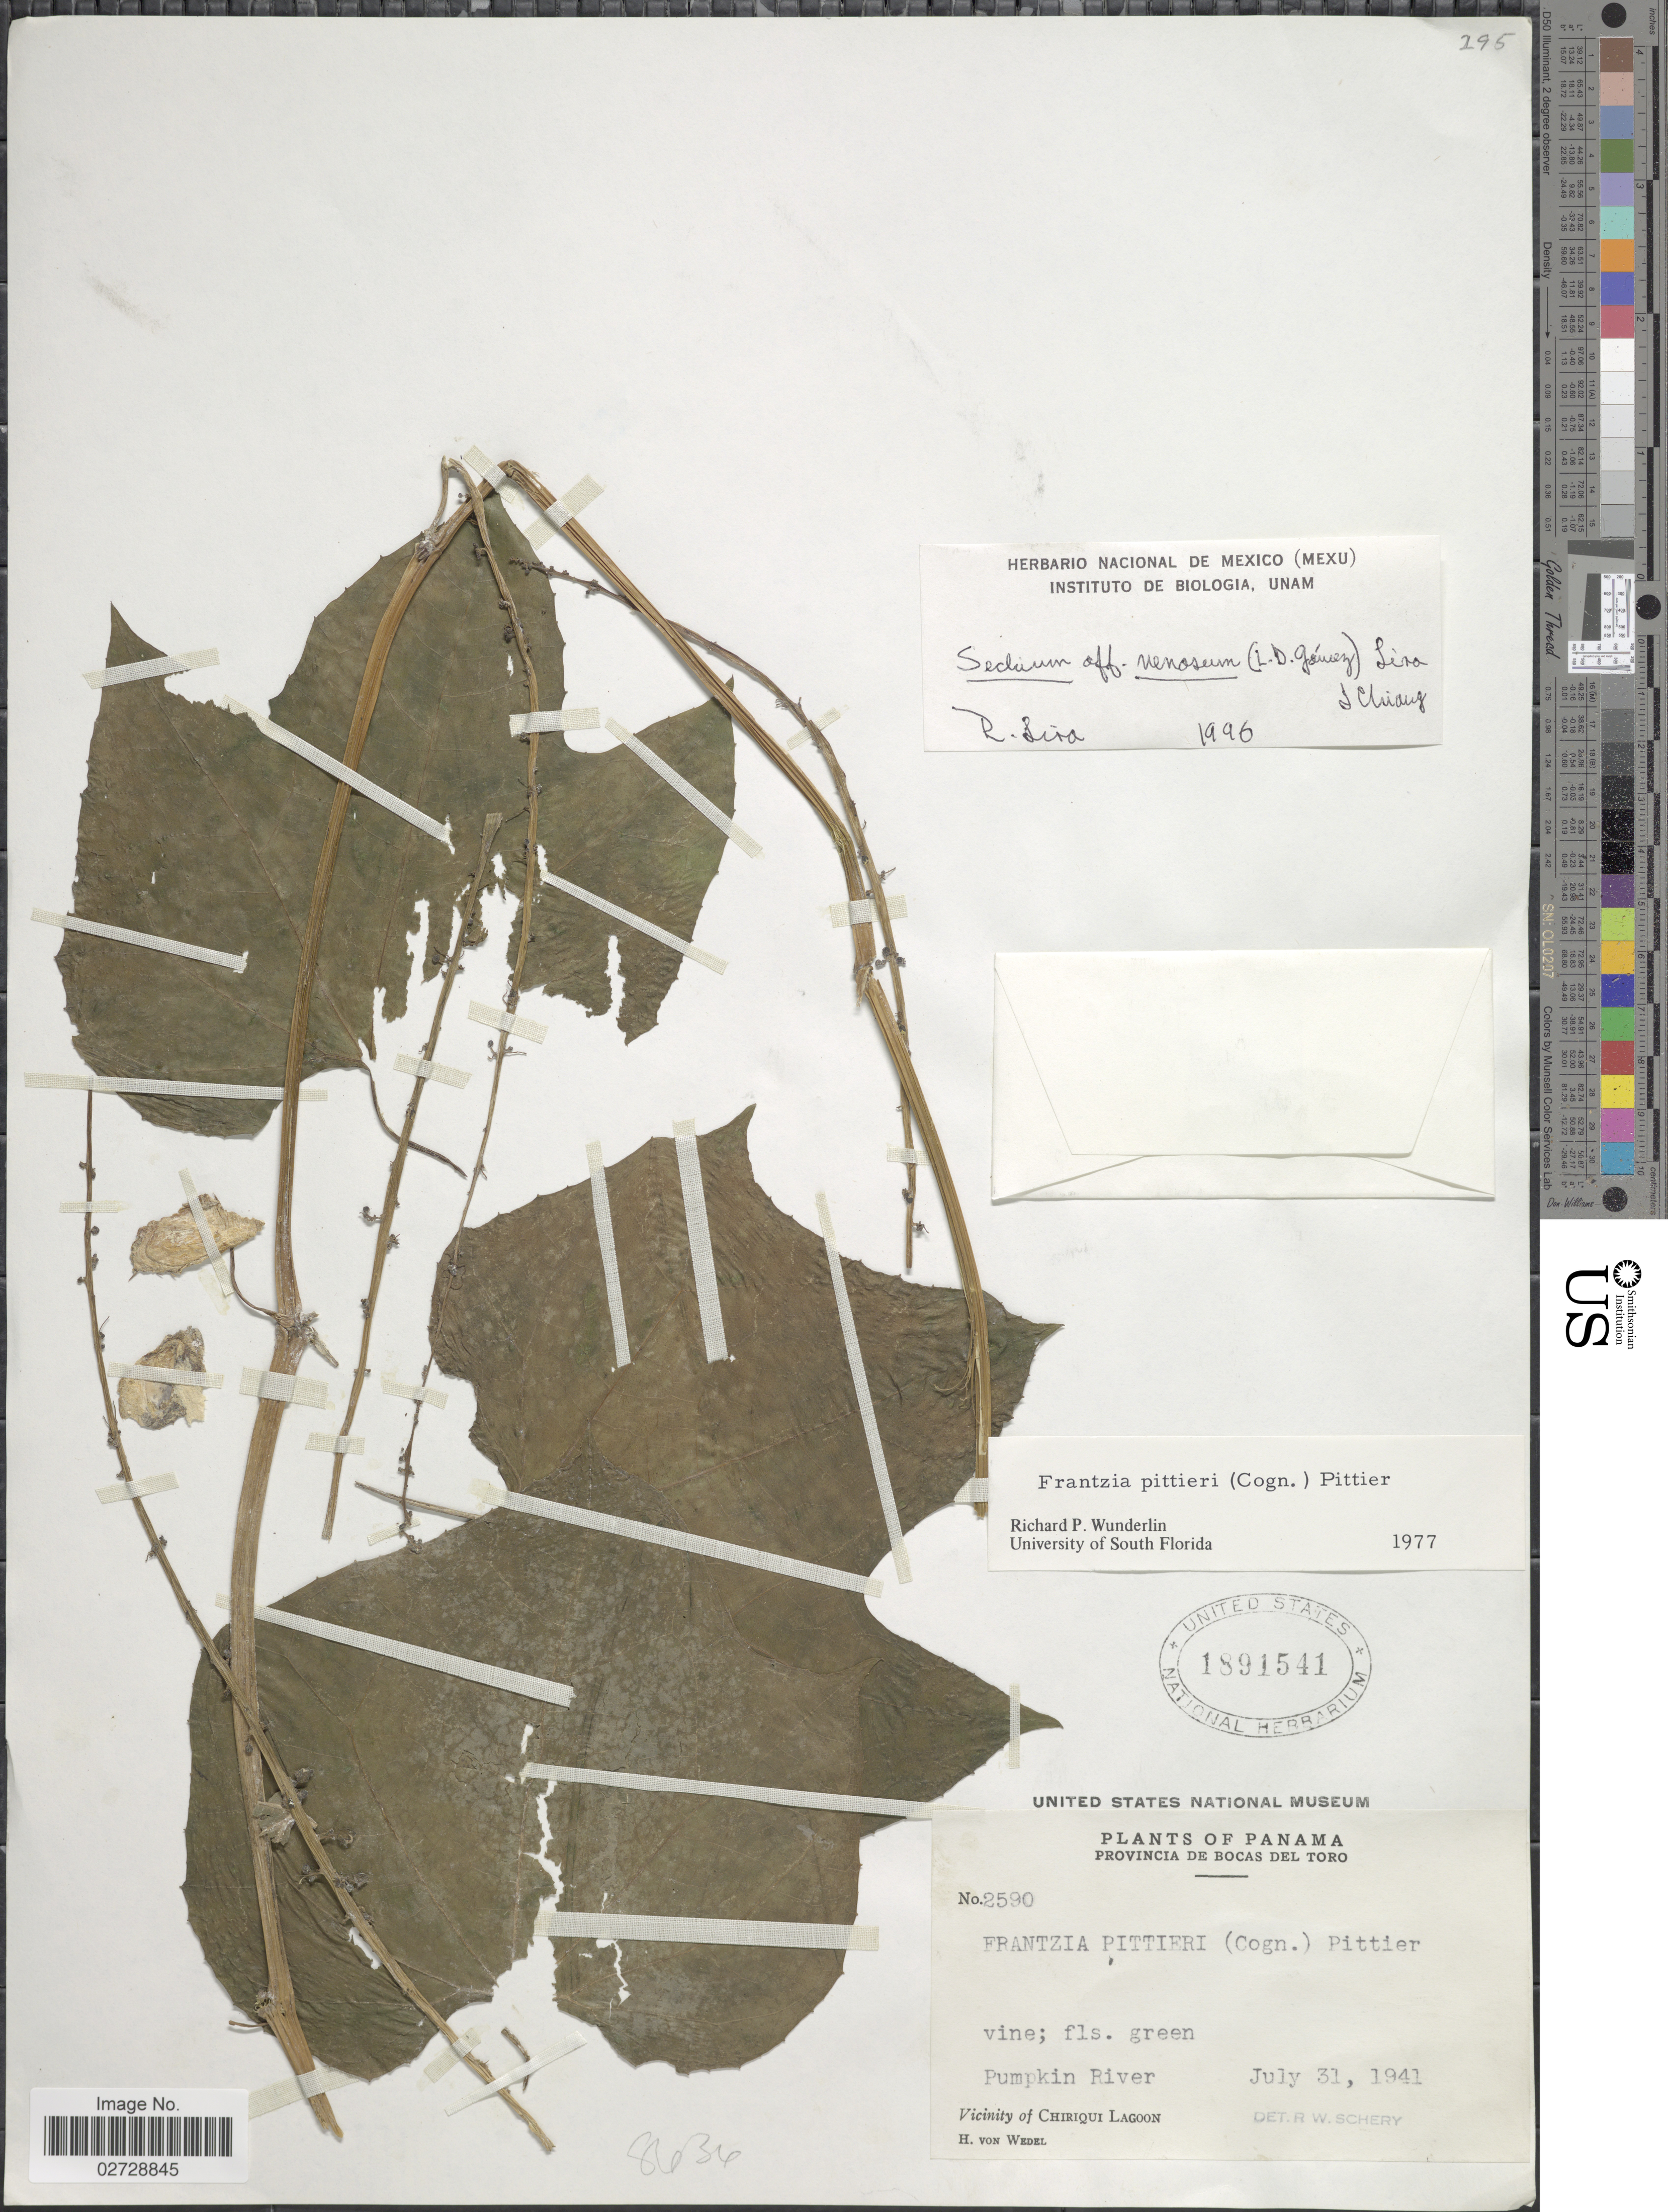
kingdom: Plantae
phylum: Tracheophyta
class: Magnoliopsida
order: Cucurbitales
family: Cucurbitaceae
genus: Sechium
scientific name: Sechium venosum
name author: (L.D. Gómez) Lira & F. Chiang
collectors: H. von Wedel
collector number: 2590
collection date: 1941-07-31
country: Panama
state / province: Bocas del Toro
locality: Pumpkin River. Vicinity of Chiriqui Lagoon.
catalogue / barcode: US 1891541